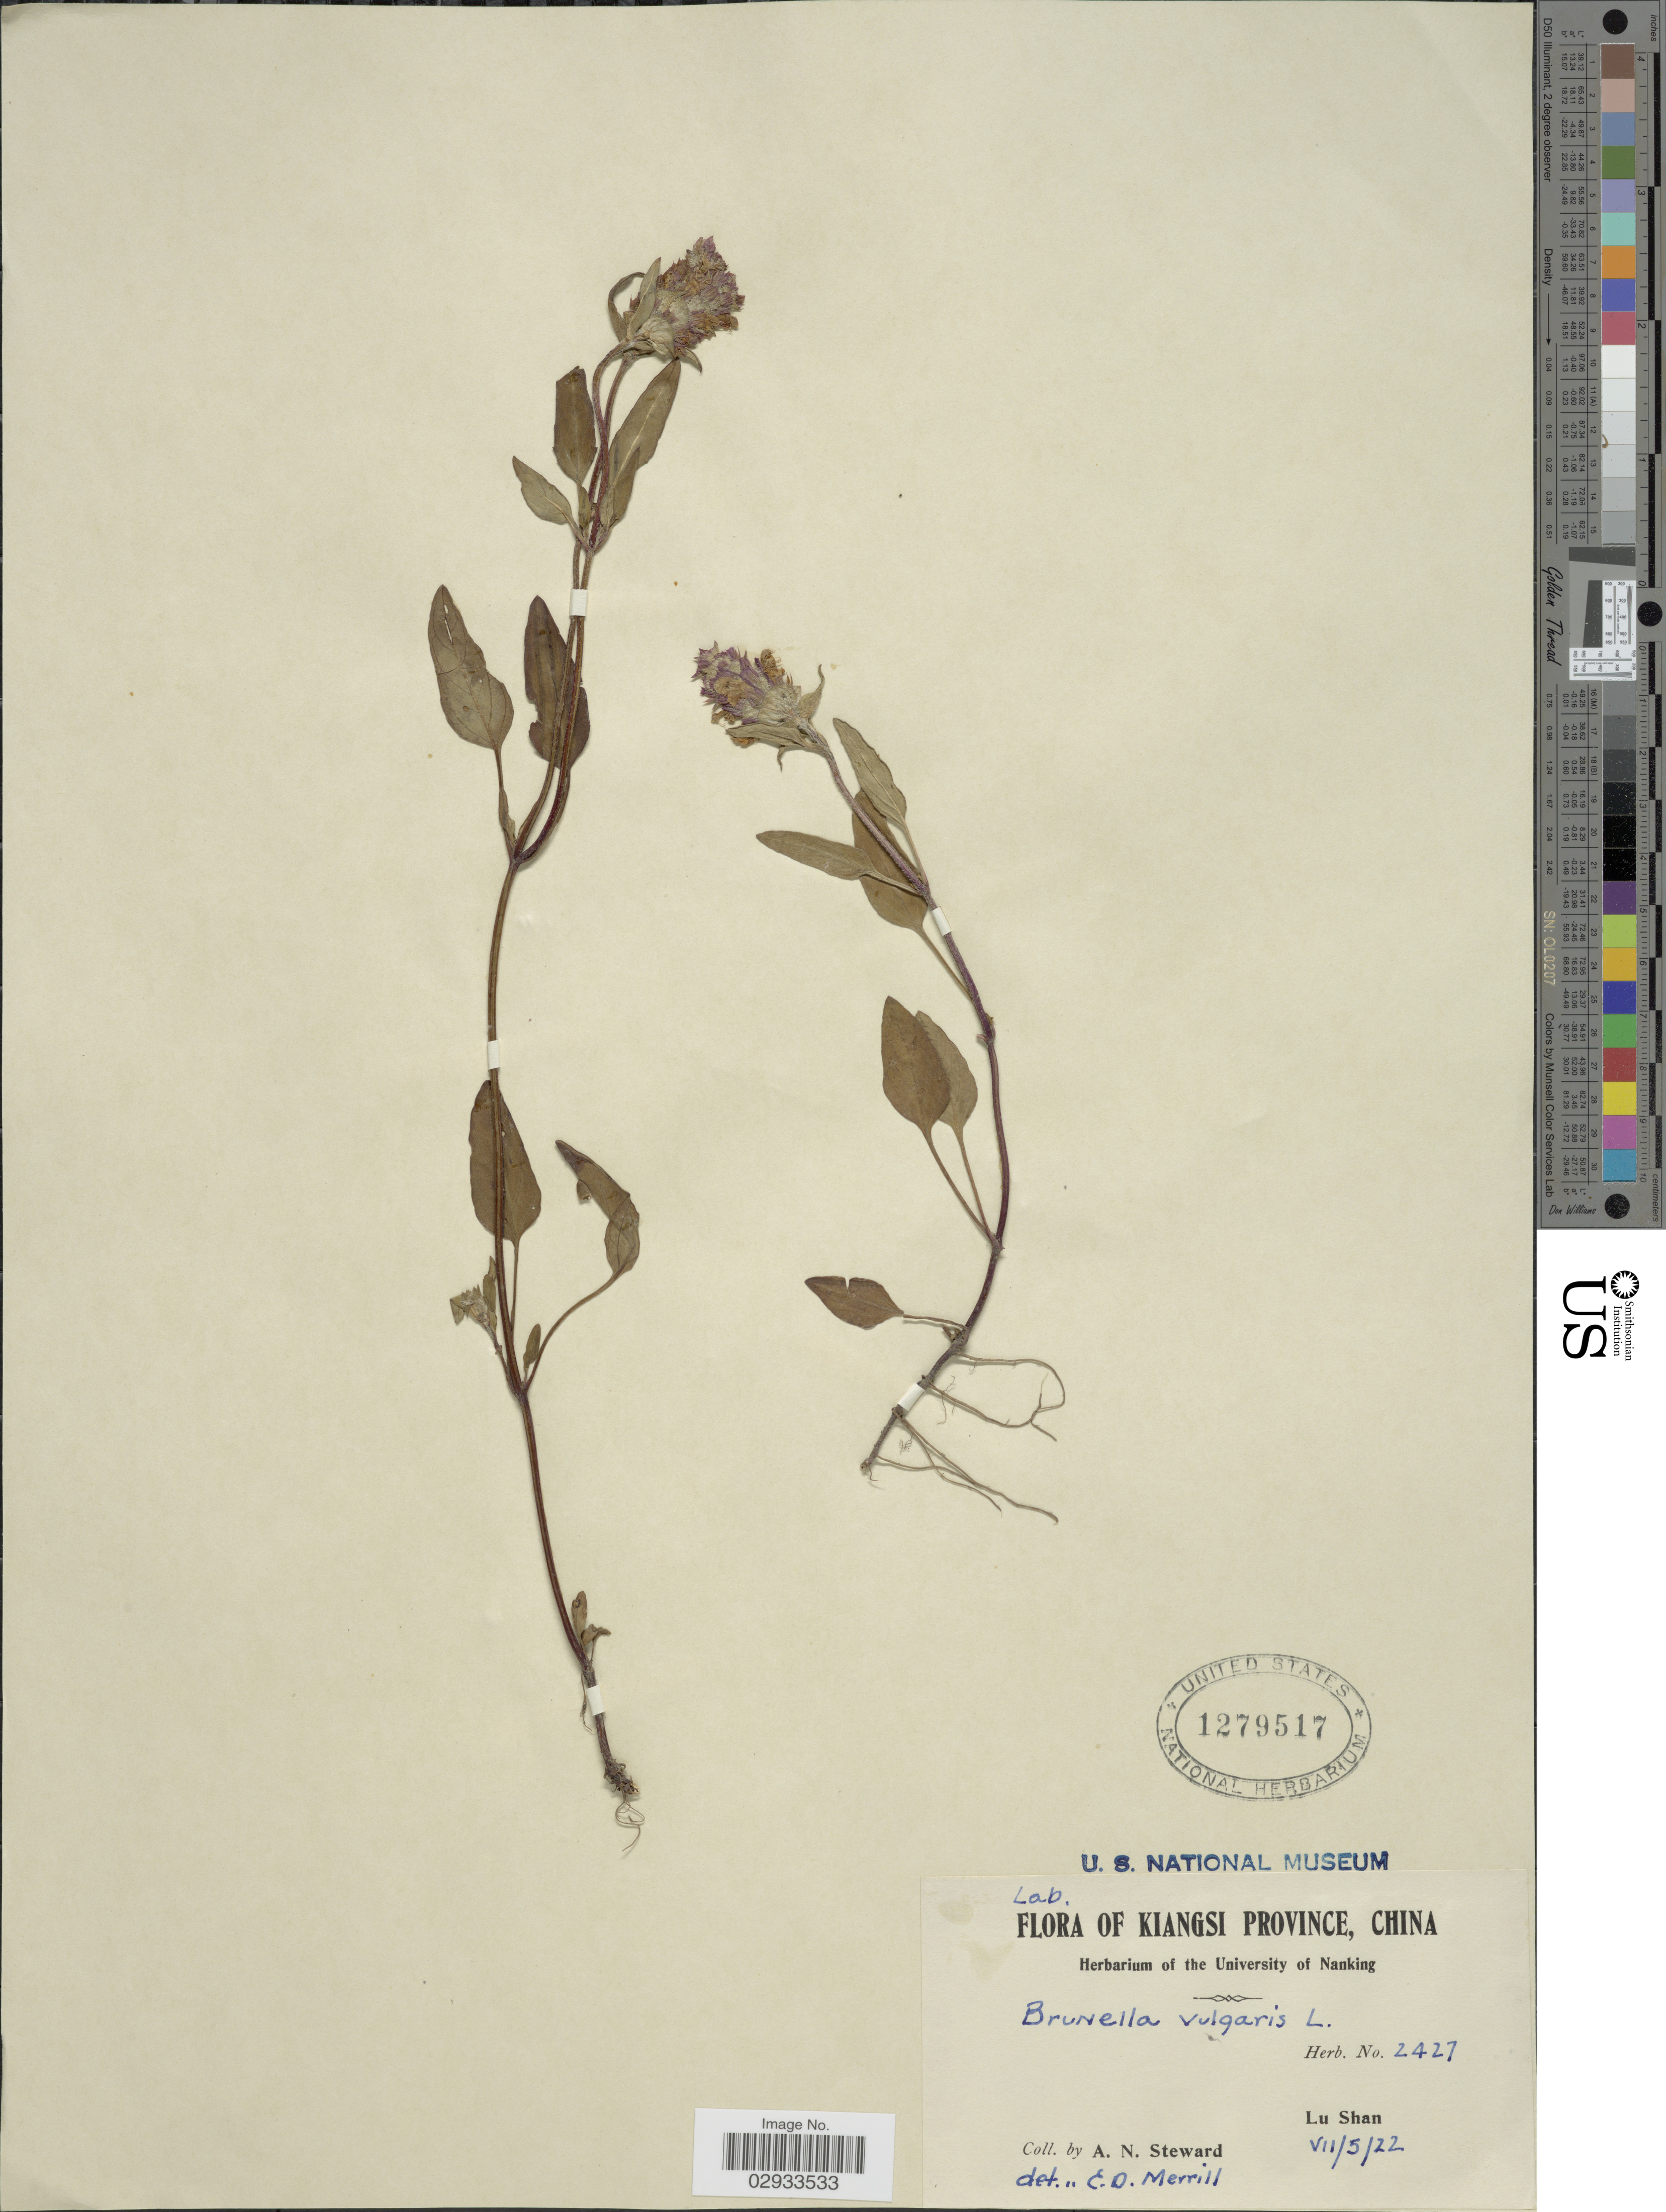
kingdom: Plantae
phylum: Tracheophyta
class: Magnoliopsida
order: Lamiales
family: Lamiaceae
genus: Prunella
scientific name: Prunella vulgaris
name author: L.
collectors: A. N. Steward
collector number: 2427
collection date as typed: Transcribed d/m/y: 5/7/22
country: China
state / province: Jiangxi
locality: Kiangsi Province, China, Lu Shan.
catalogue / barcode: US 1279517